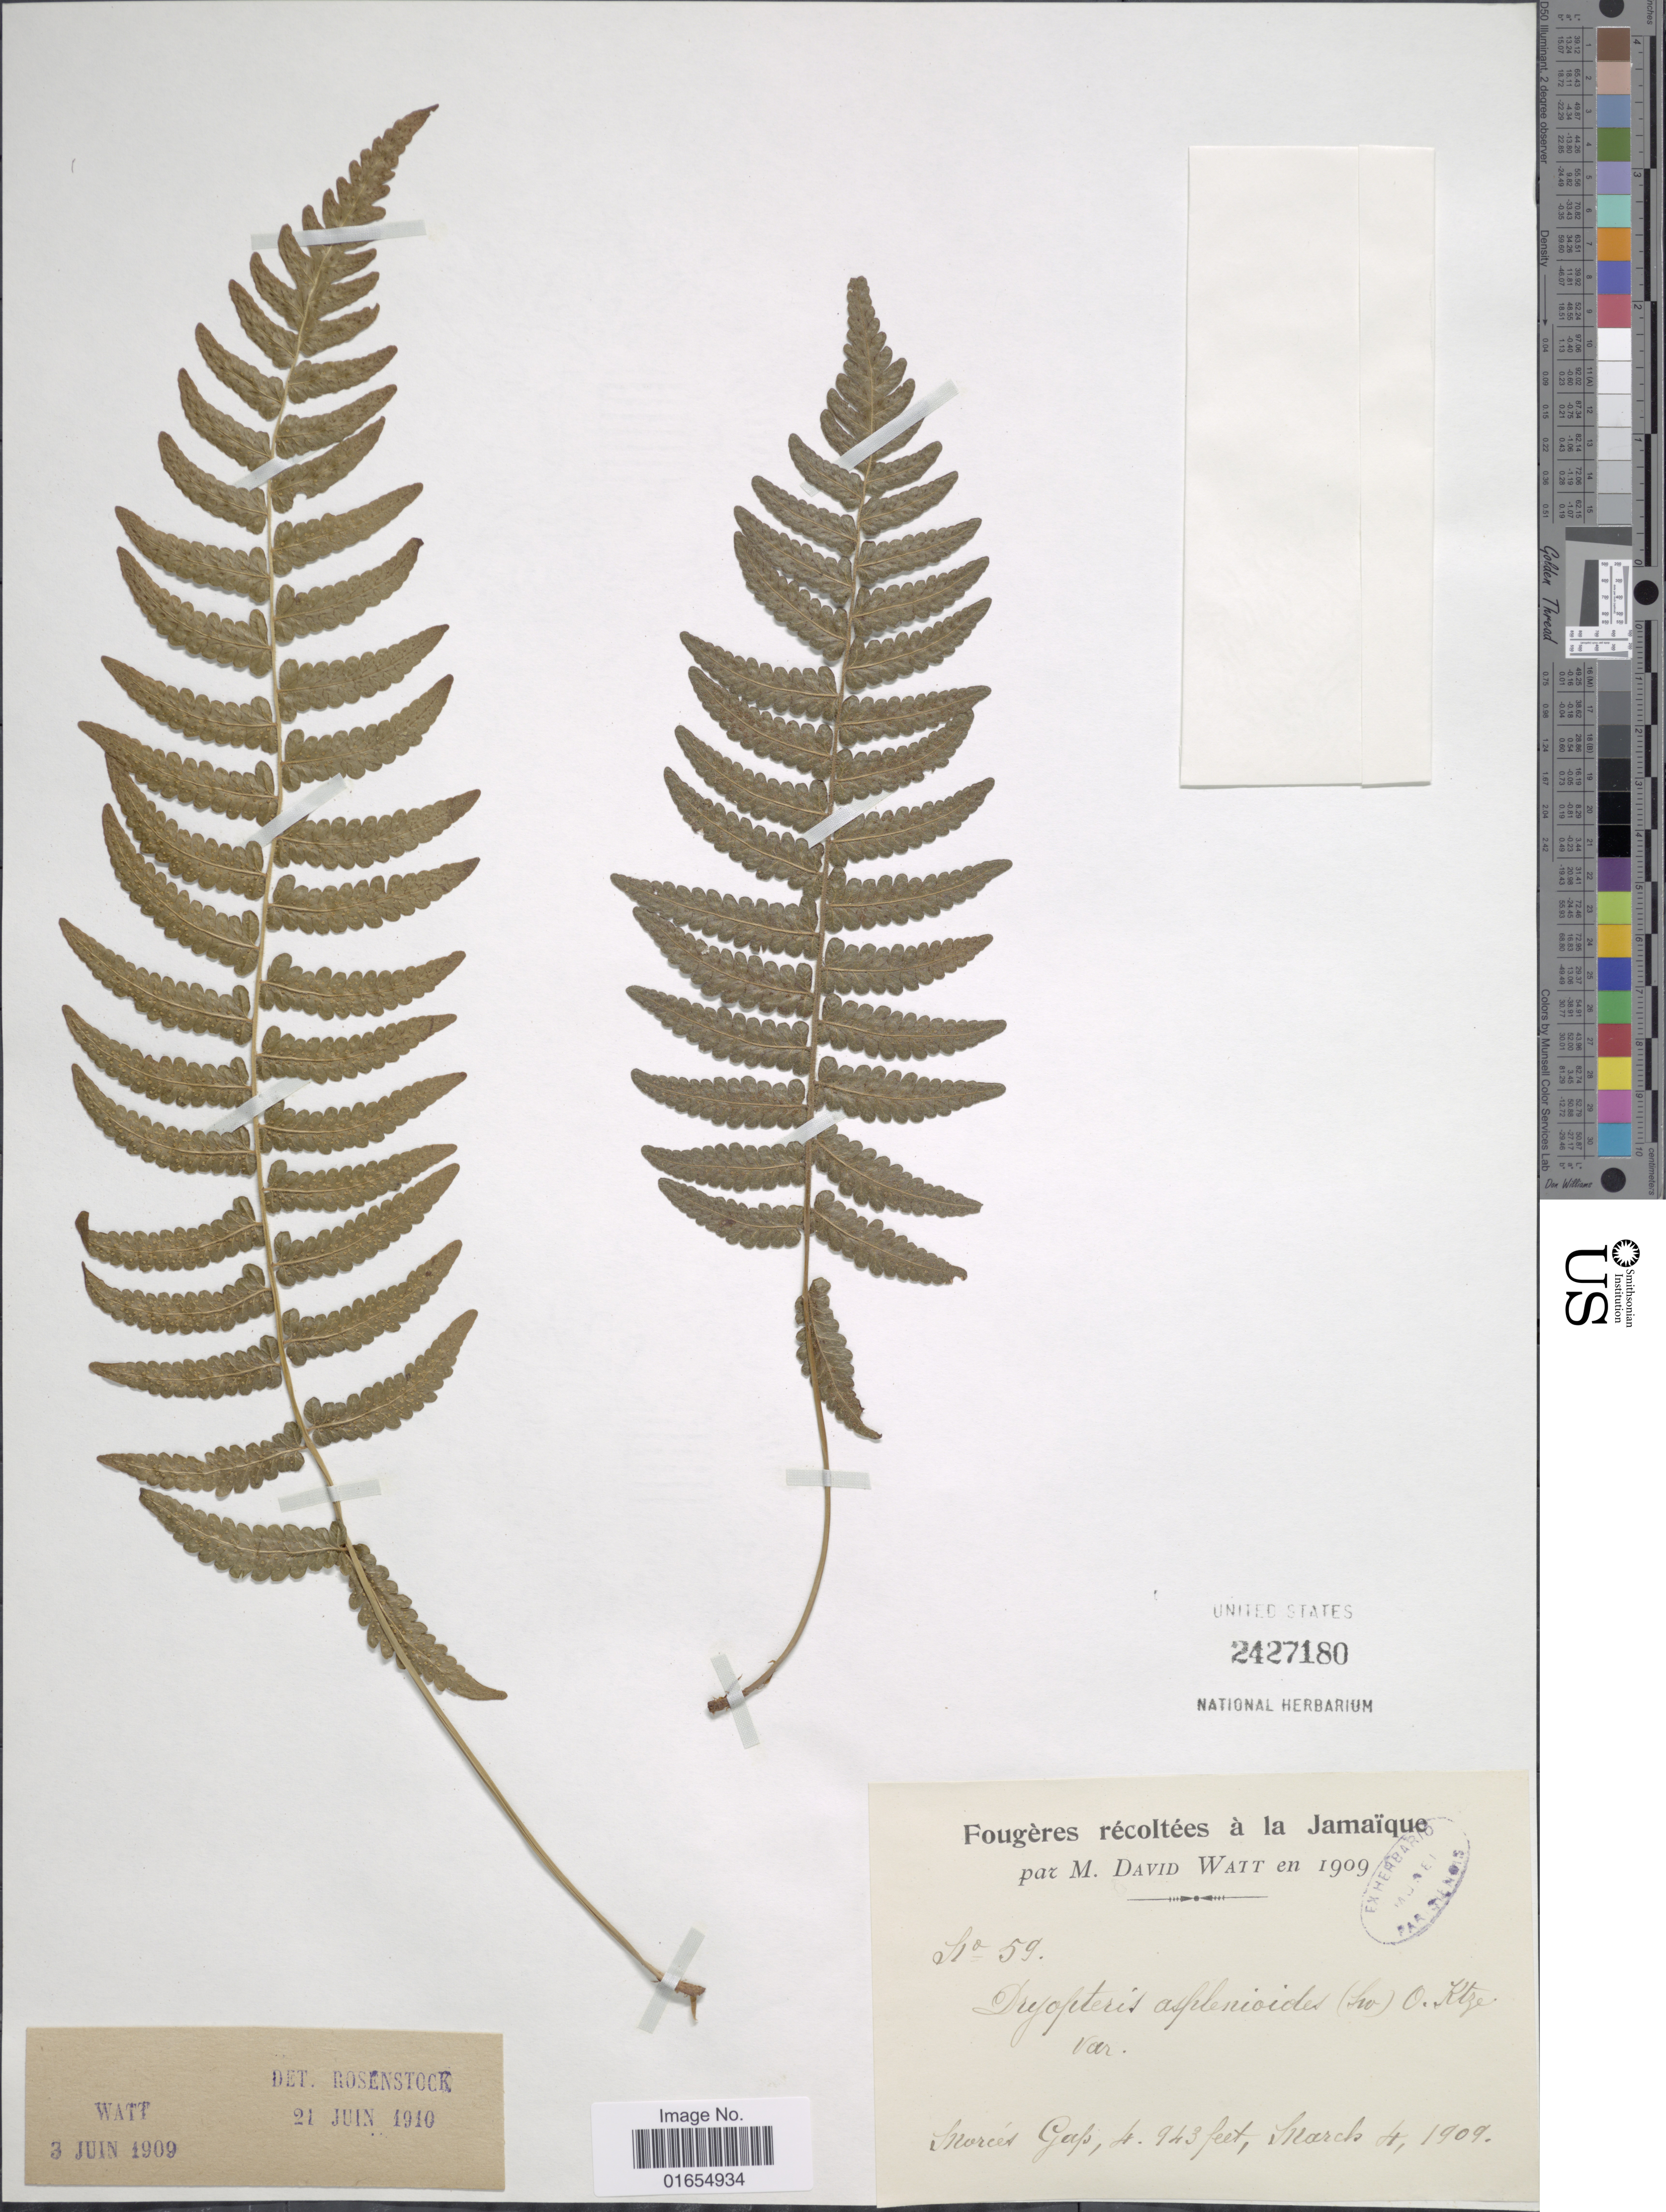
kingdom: Plantae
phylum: Tracheophyta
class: Polypodiopsida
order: Polypodiales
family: Thelypteridaceae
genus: Goniopteris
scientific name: Goniopteris retroflexa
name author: (L.) Pic. Serm.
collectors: D. A. P. Watt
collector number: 59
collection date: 1909-03-04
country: Jamaica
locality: Morces Gap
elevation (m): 1507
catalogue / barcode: US 2427180